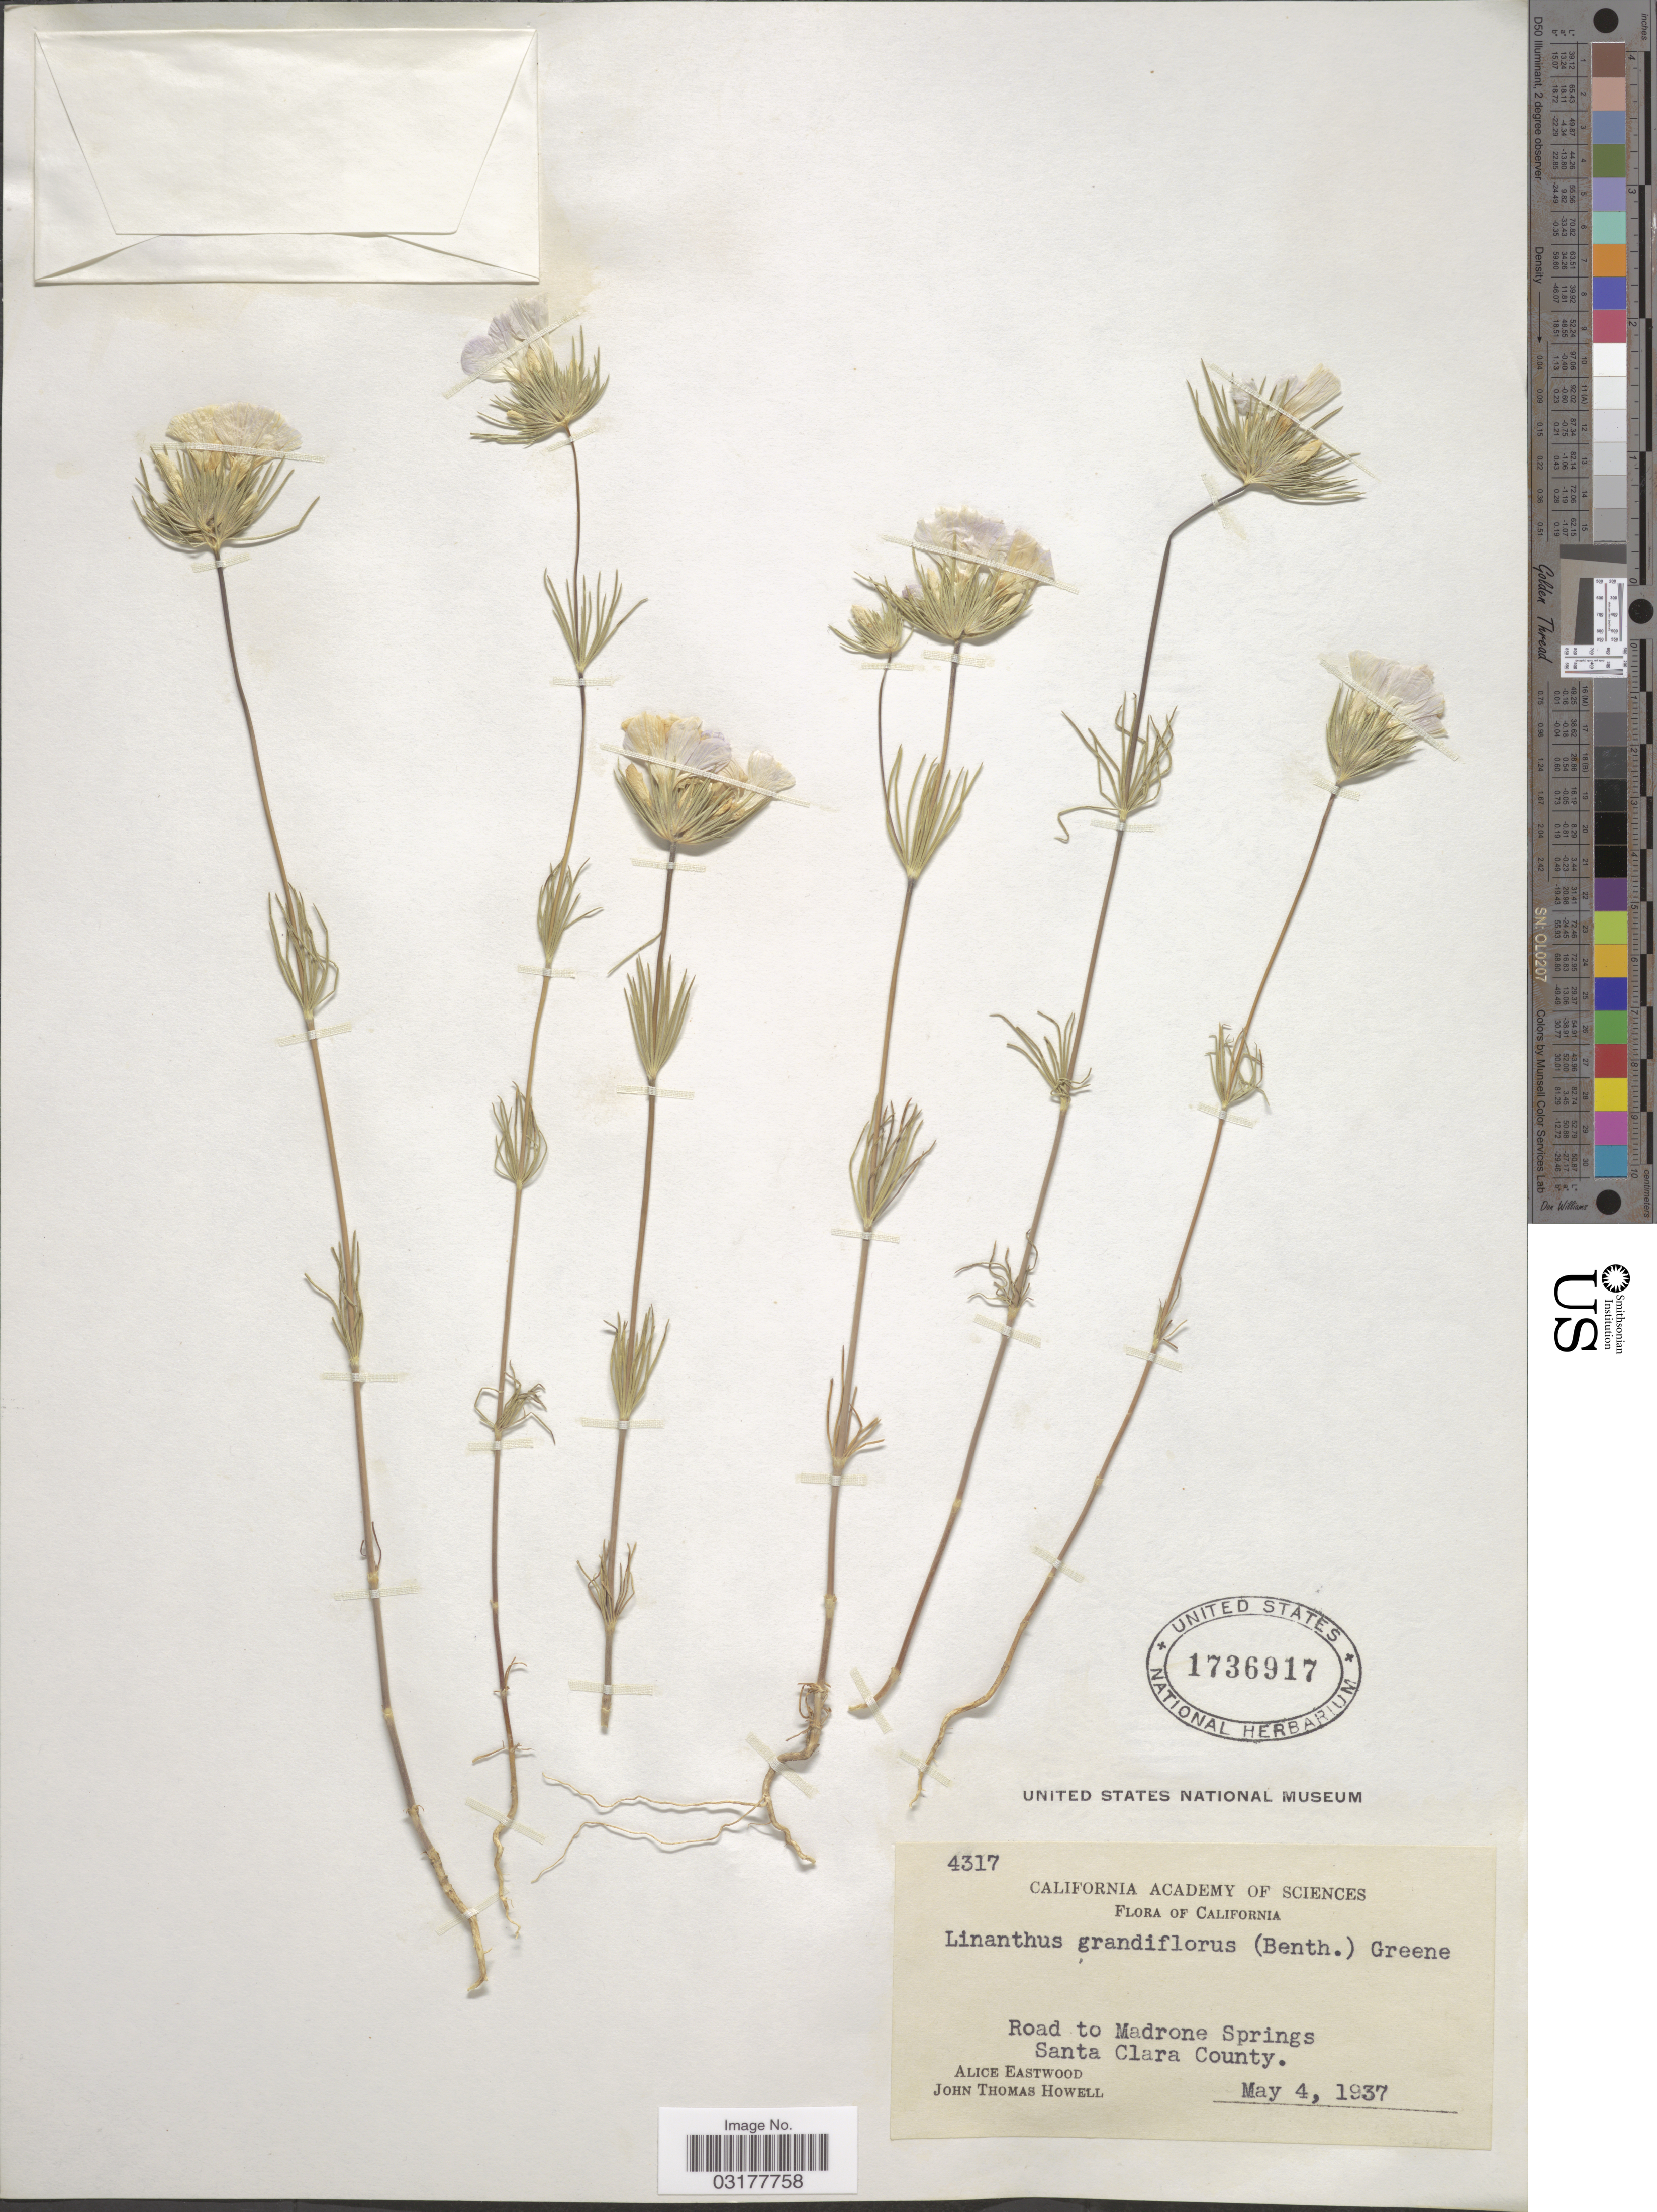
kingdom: Plantae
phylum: Tracheophyta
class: Magnoliopsida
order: Ericales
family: Polemoniaceae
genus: Leptosiphon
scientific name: Leptosiphon grandiflorus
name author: Benth.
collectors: A. Eastwood & J. T. Howell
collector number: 4317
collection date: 1937-05-04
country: United States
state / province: California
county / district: Santa Clara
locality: Road to Madrone Springs, Santa Clara County.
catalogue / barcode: US 1736917